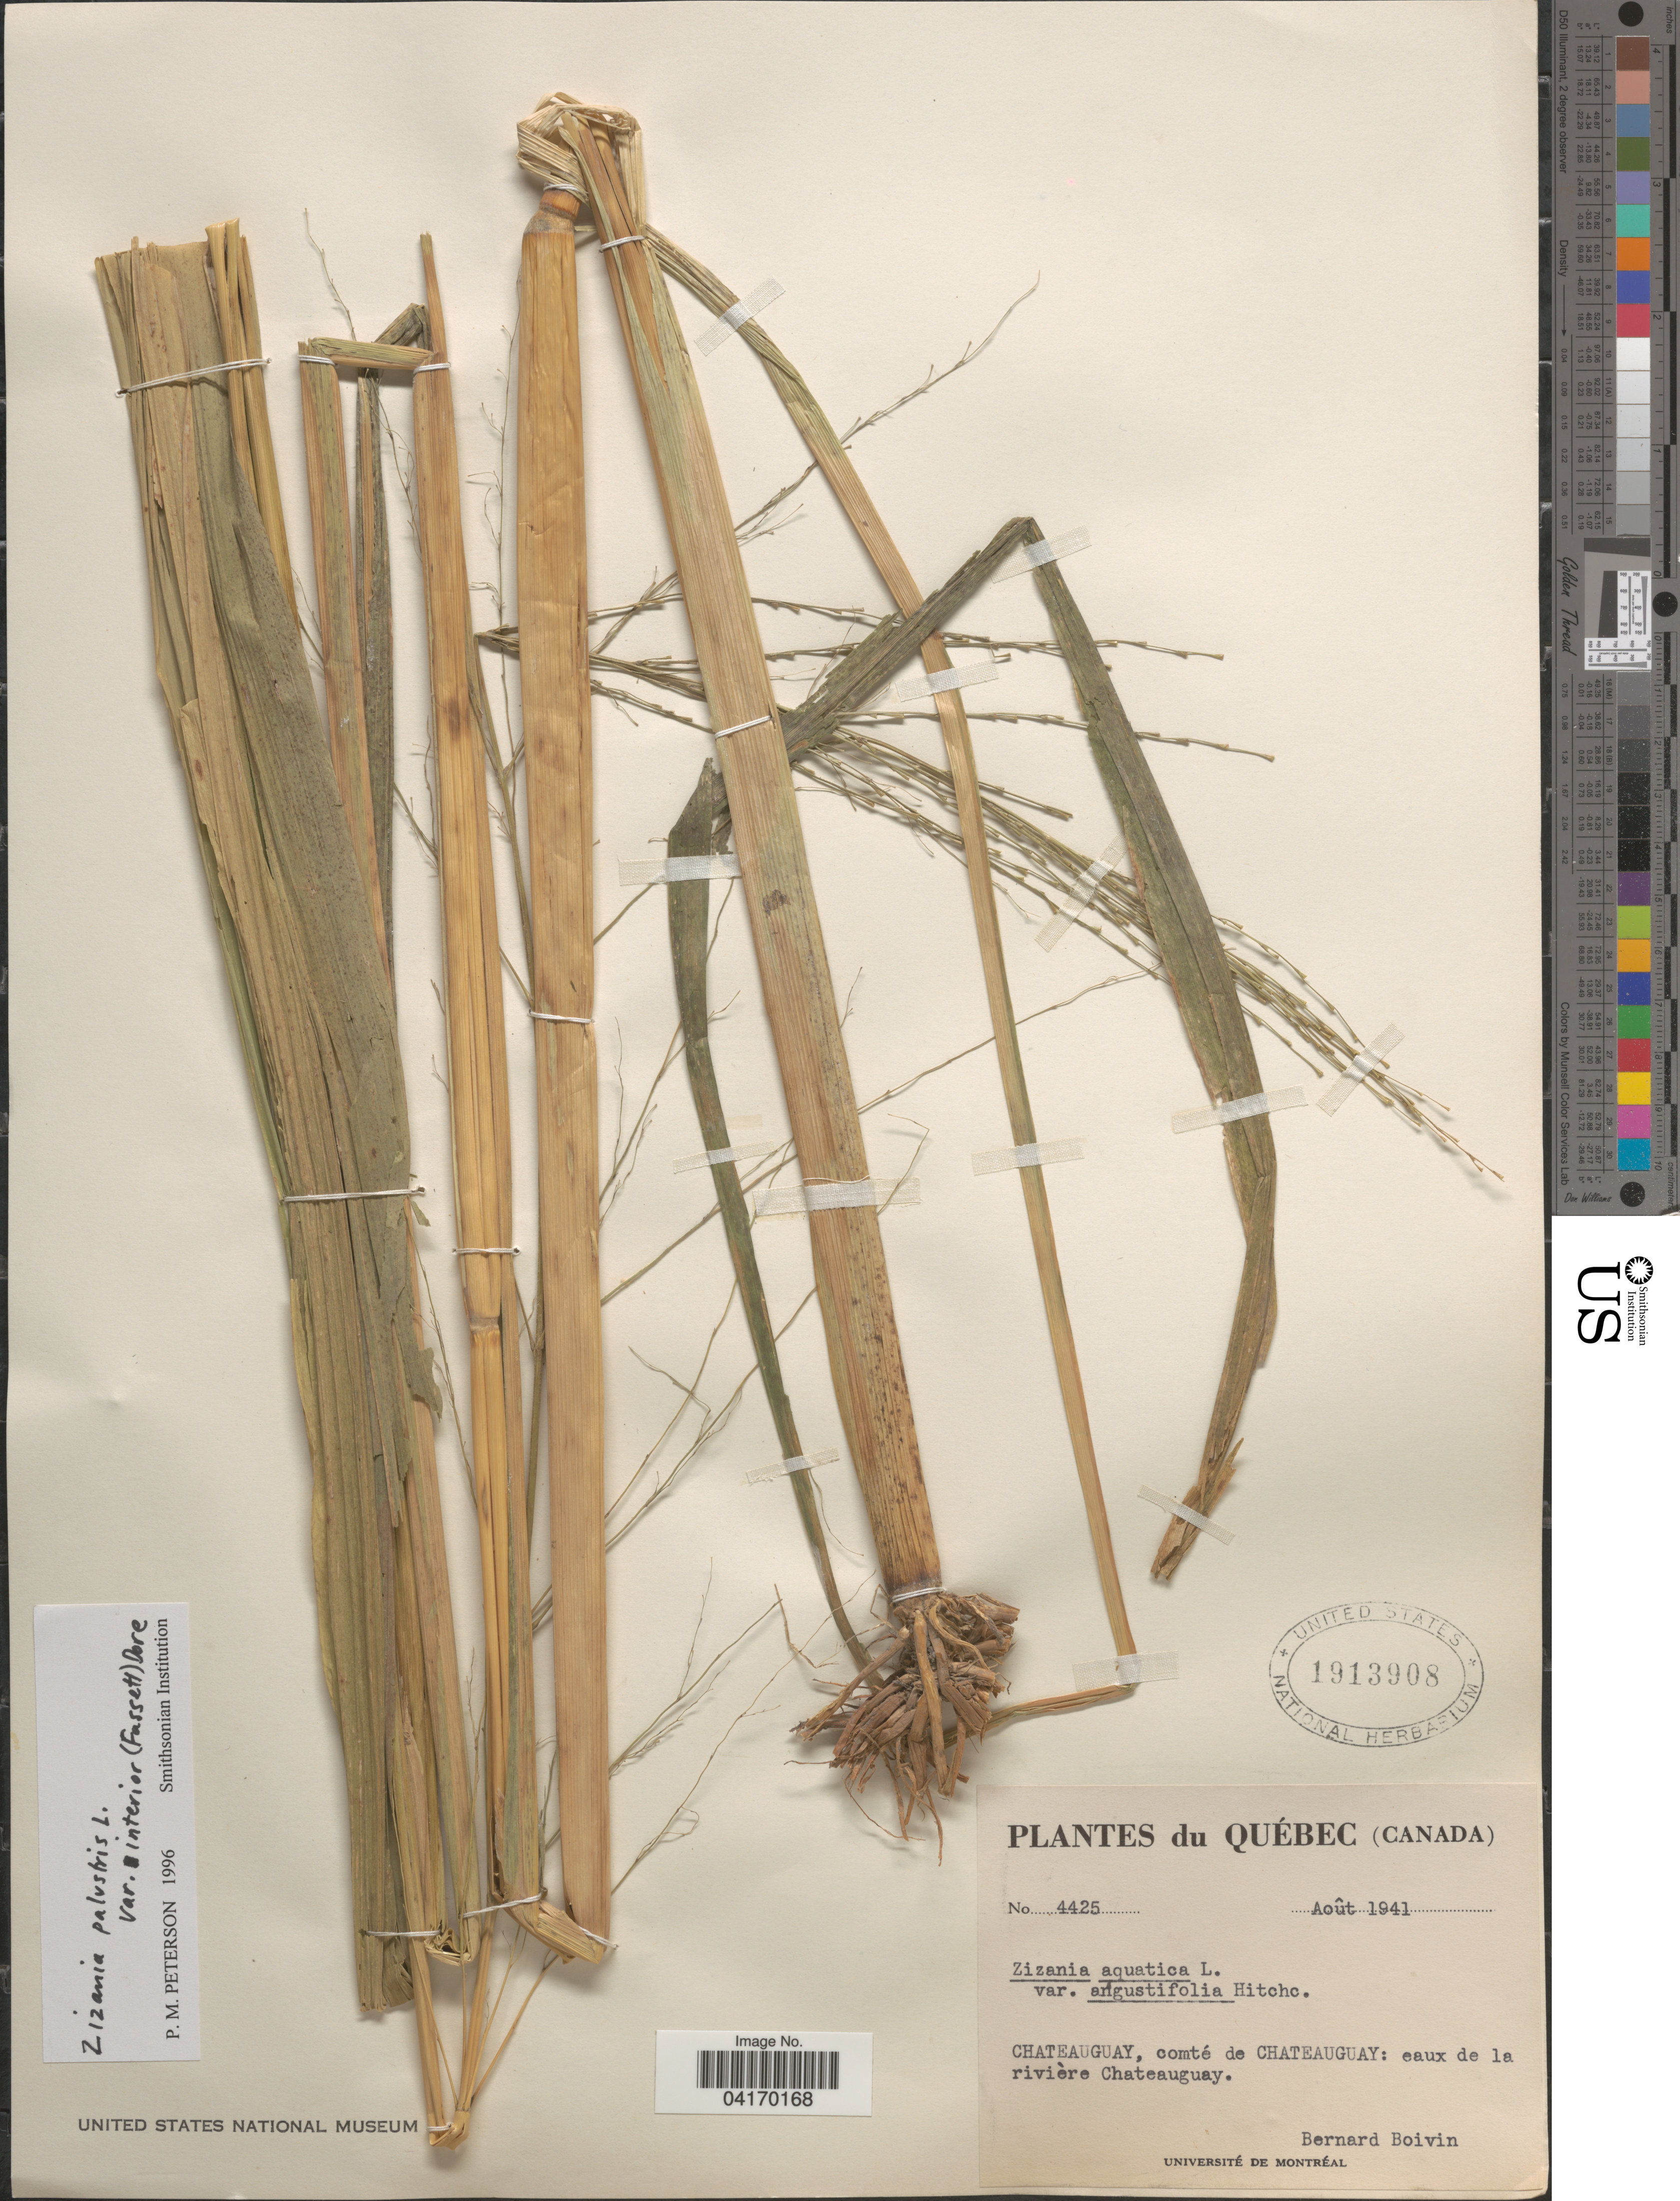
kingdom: Plantae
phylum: Tracheophyta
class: Liliopsida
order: Poales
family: Poaceae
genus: Zizania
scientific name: Zizania palustris var. interior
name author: L.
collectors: J. R. B. Boivin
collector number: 4425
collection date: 1941-08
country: Canada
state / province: Quebec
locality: Chateauguay, comté de Chateauguay: eaux de la rivière Chateauguay.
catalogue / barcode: US 1913908